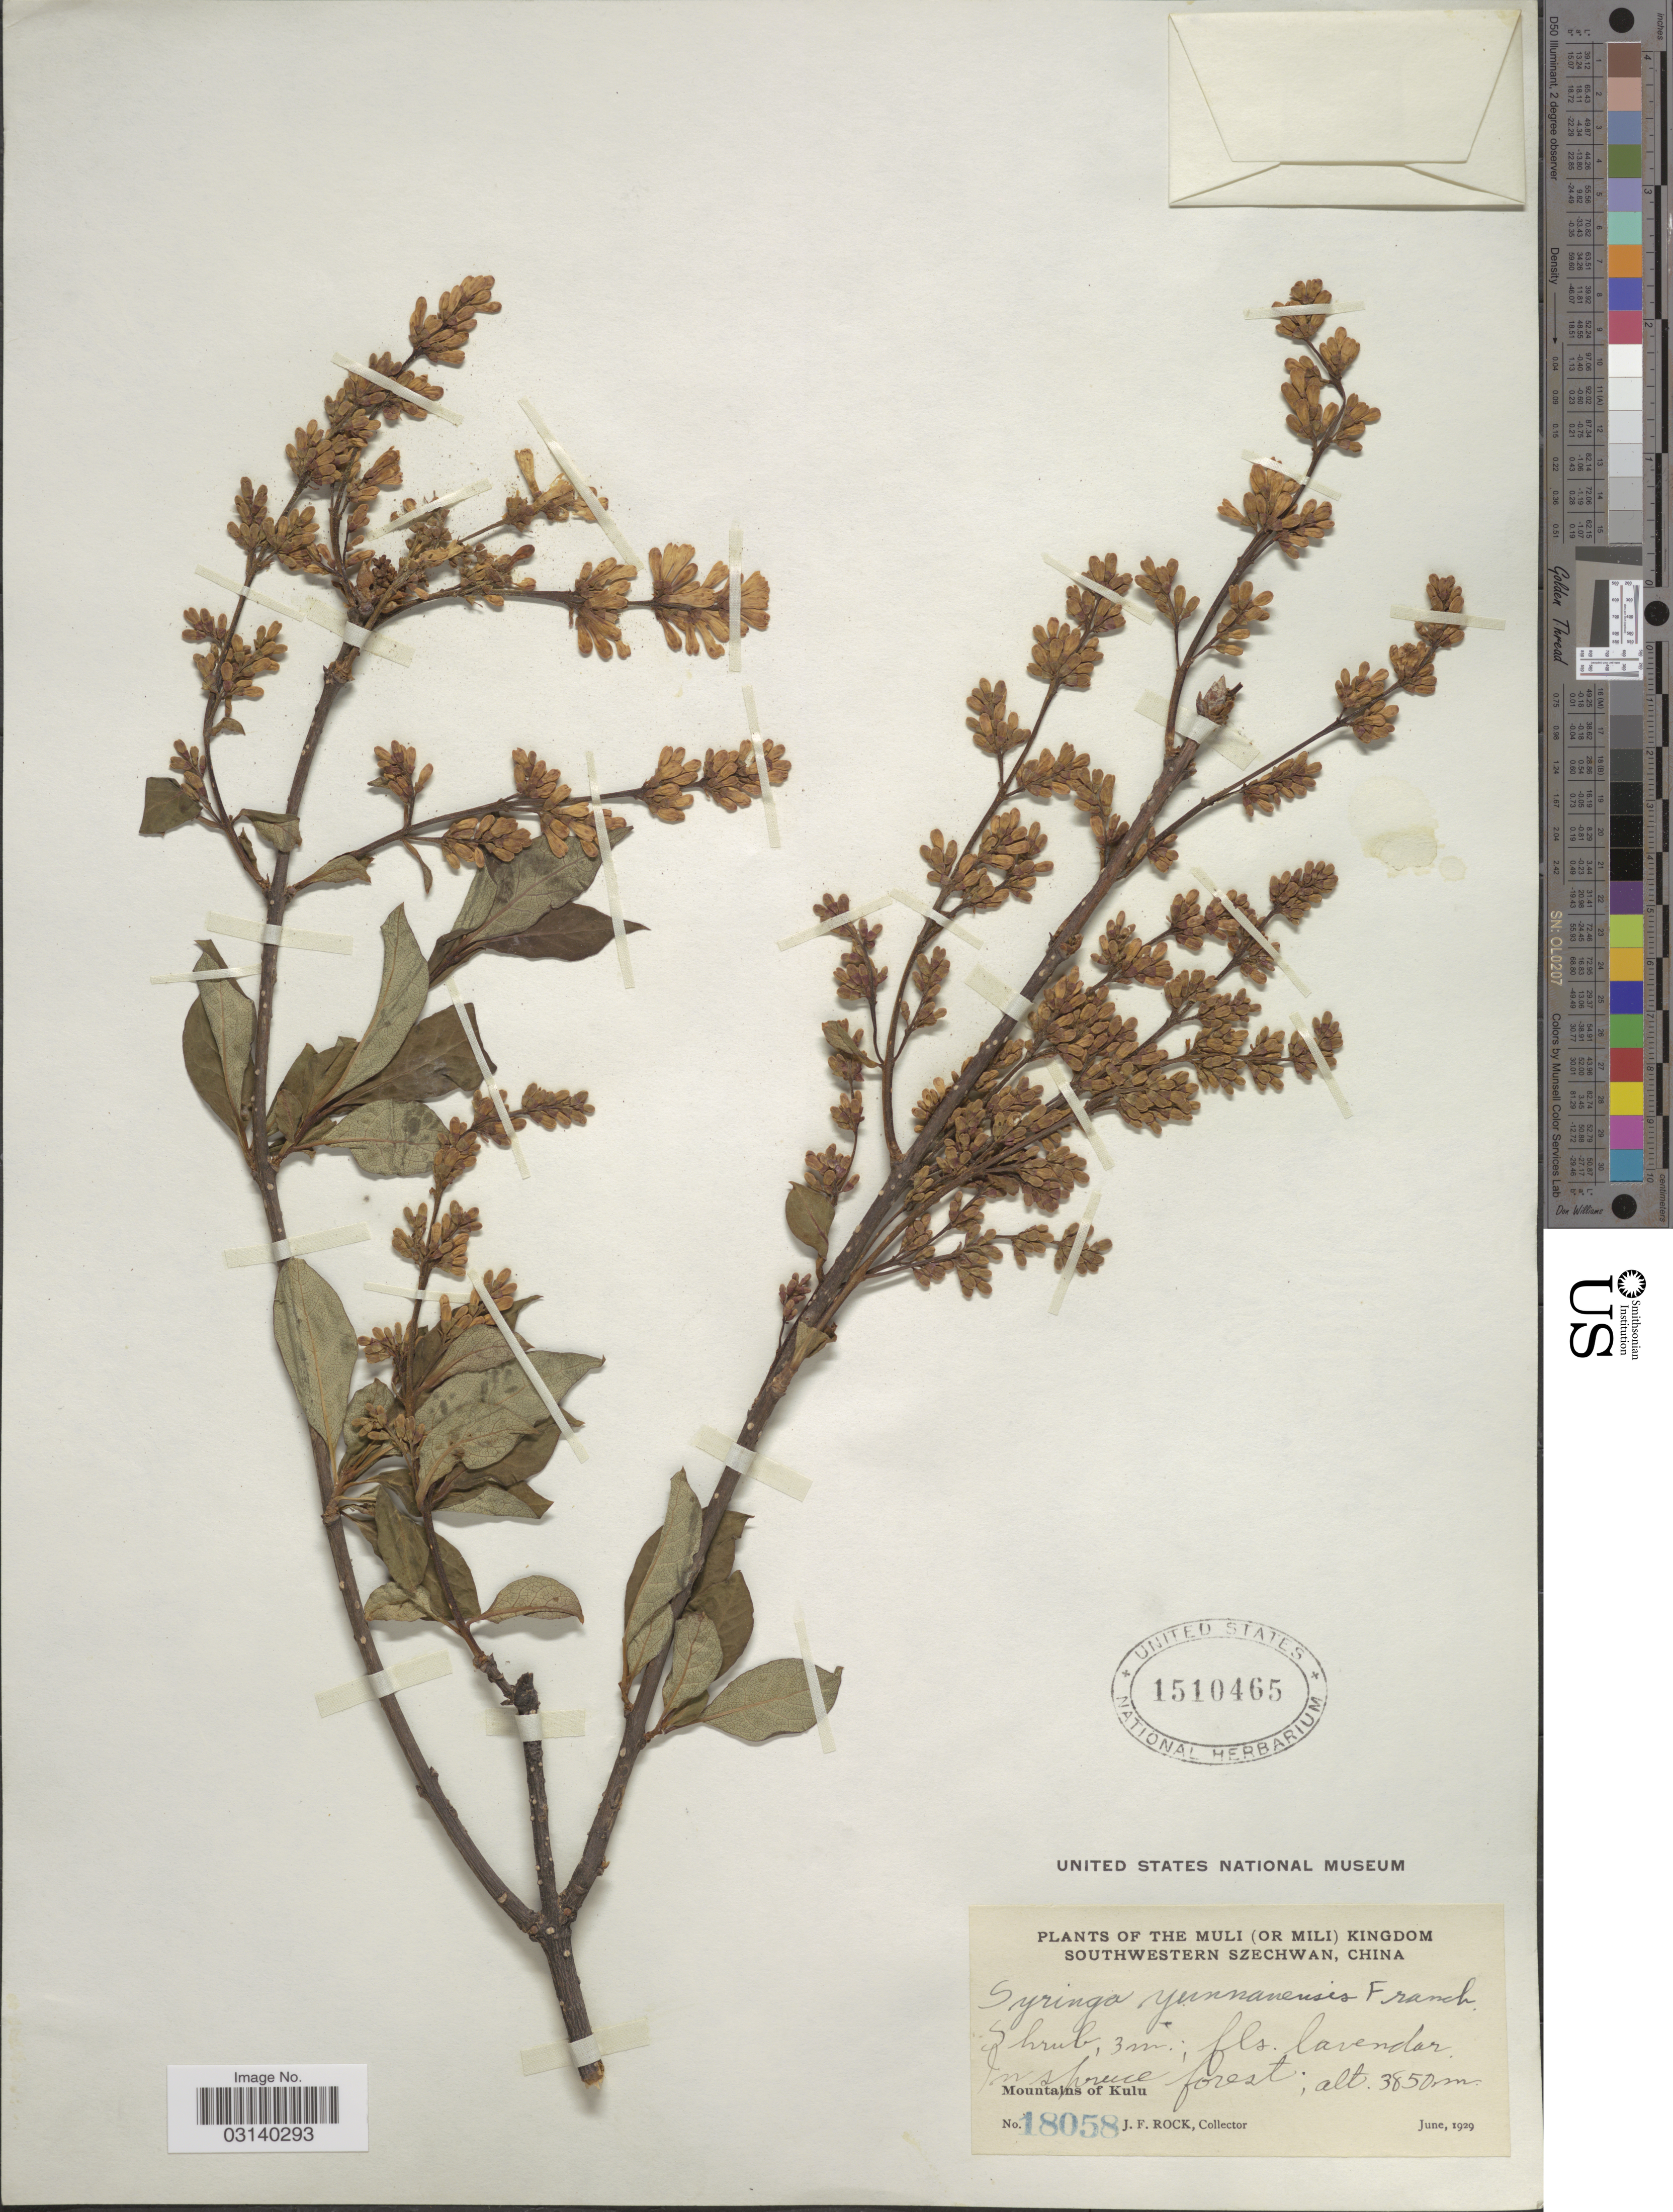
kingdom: Plantae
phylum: Tracheophyta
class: Magnoliopsida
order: Lamiales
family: Oleaceae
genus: Syringa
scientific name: Syringa yunnanensis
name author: Franch.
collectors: J. Rock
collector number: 18058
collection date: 1929-06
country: China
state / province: Sichuan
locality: Muli (or Mili) kingdom, southwestern Szechuan. In spruce forest. Mountains of Kulu.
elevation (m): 3850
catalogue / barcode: US 1510465